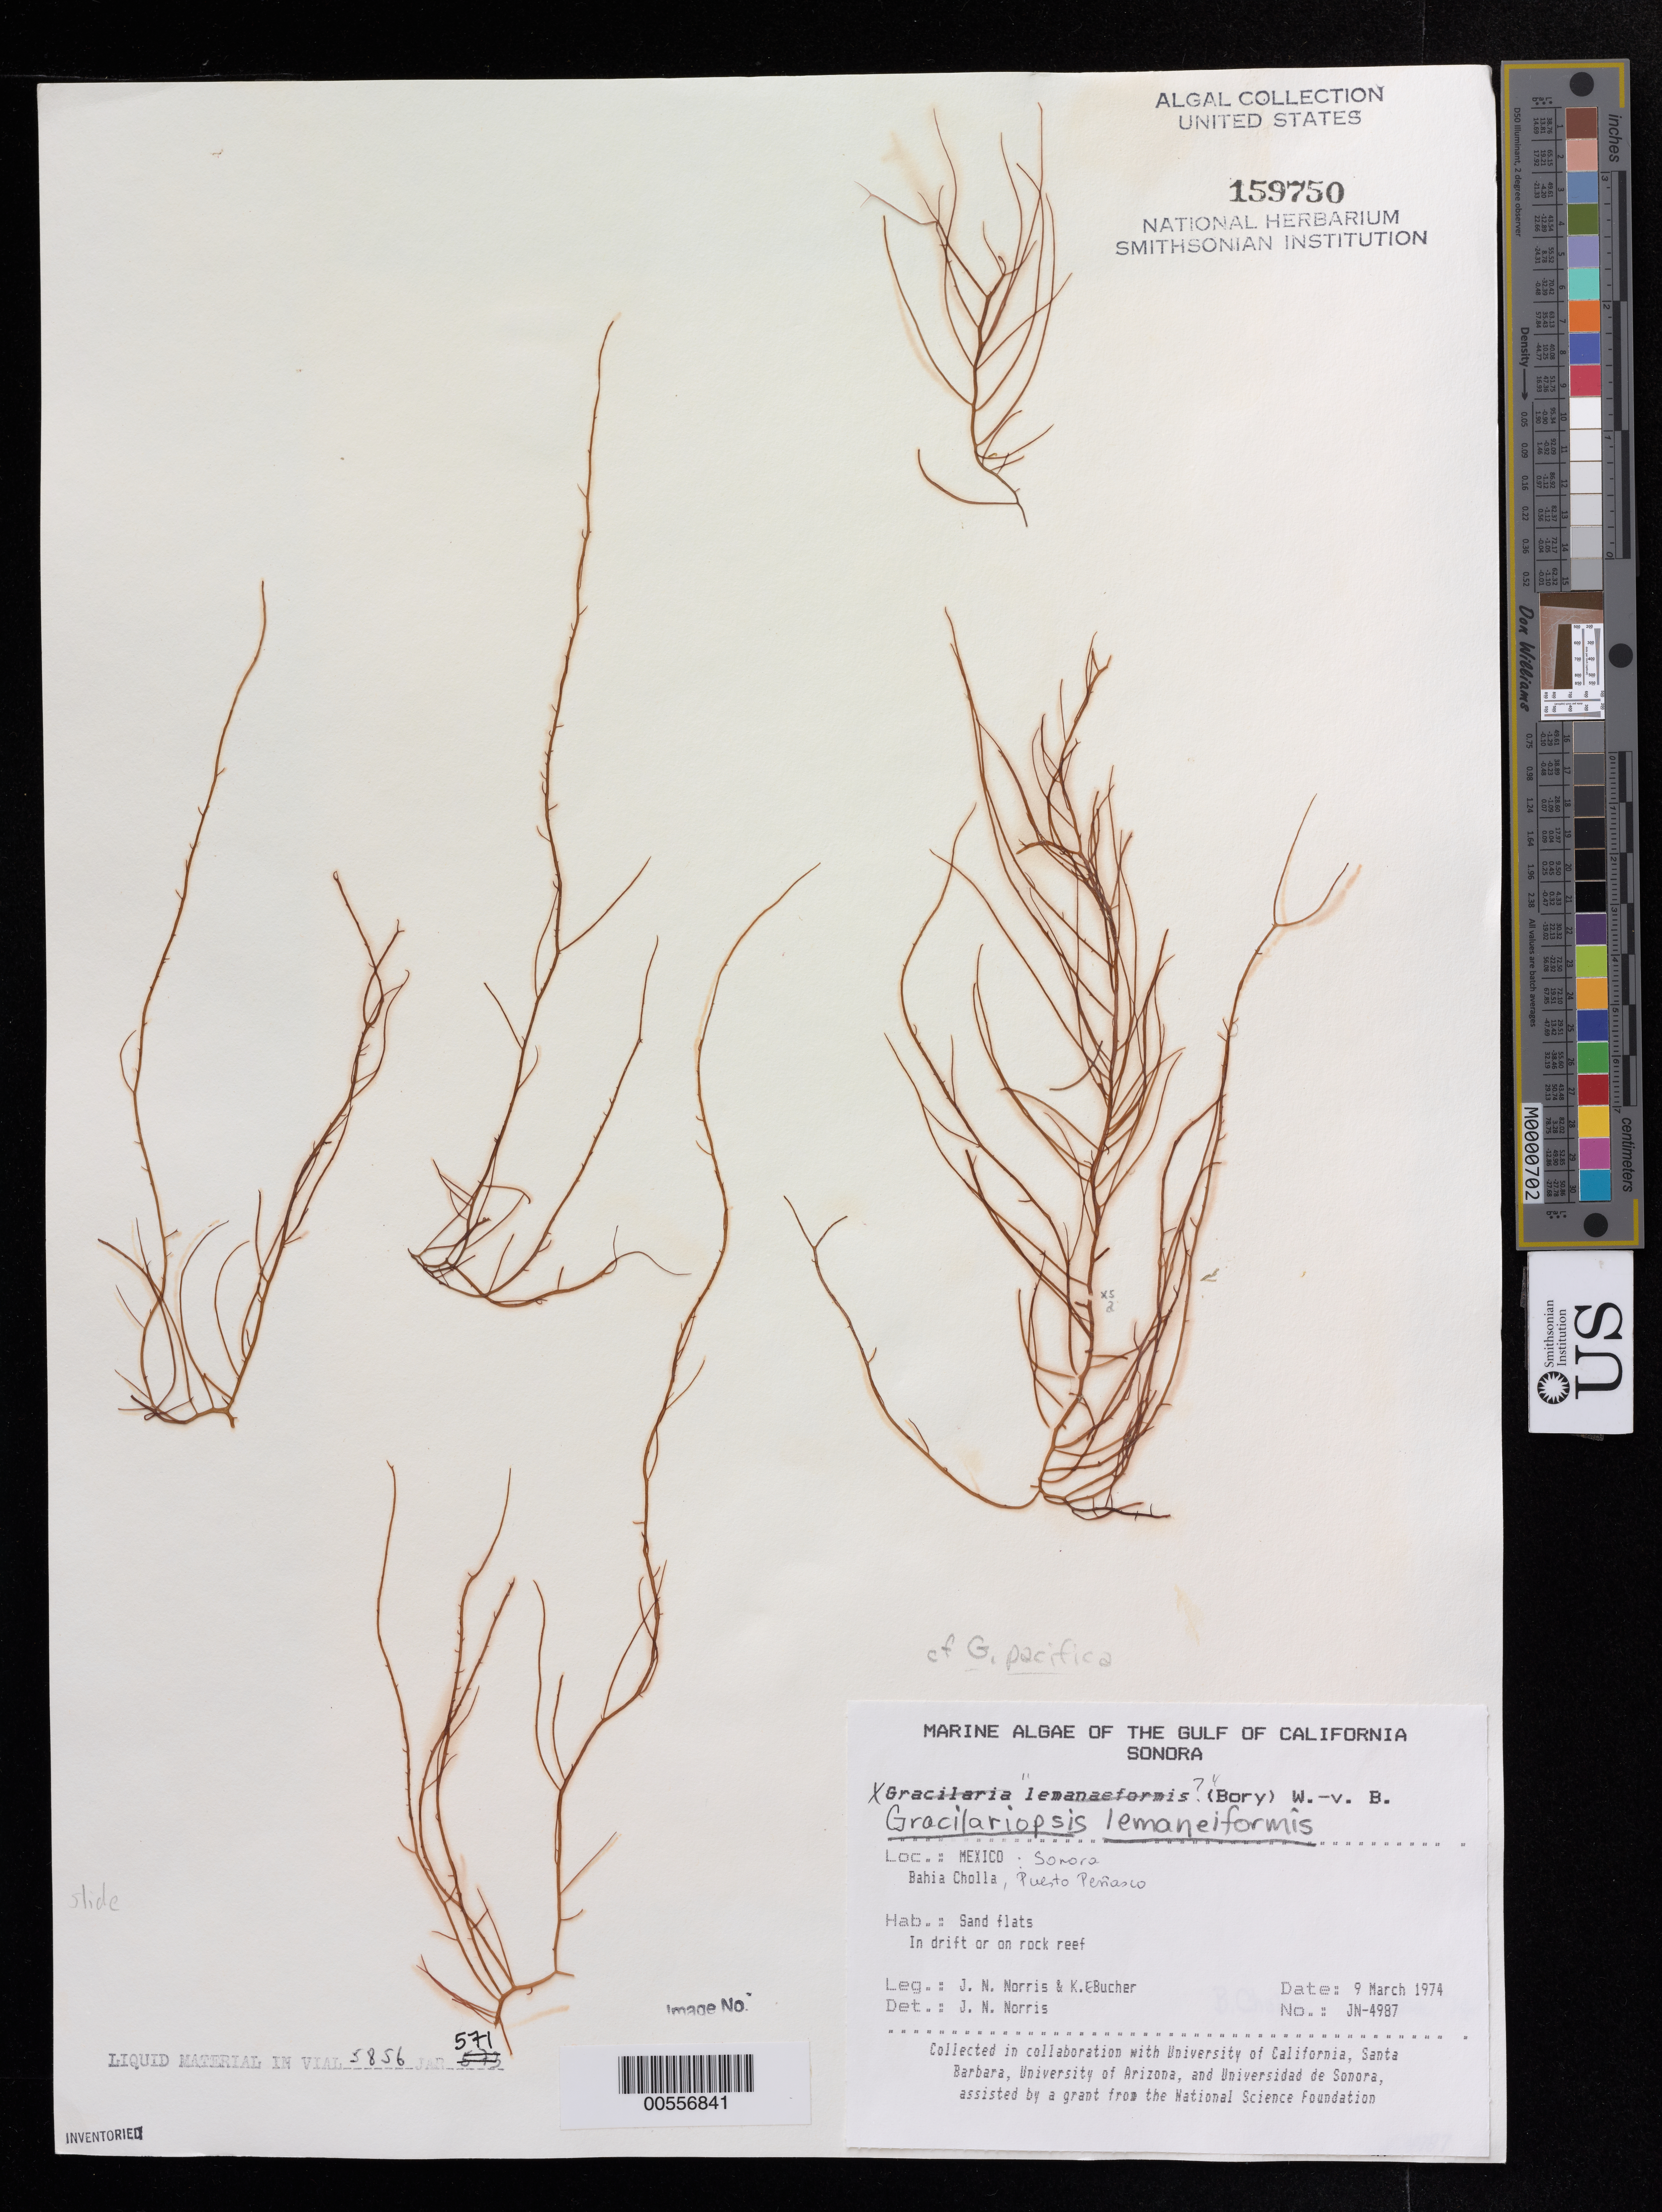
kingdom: Plantae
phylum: Rhodophyta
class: Florideophyceae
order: Gracilariales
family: Gracilariaceae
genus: Gracilaria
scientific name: Gracilaria pacifica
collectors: J. N. Norris & K. E. Bucher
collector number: JN-4987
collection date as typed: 09 Mar 1974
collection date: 1974-03-09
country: Mexico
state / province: Sonora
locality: Bahia Cholla, Puerto Penasco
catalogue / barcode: US 159750